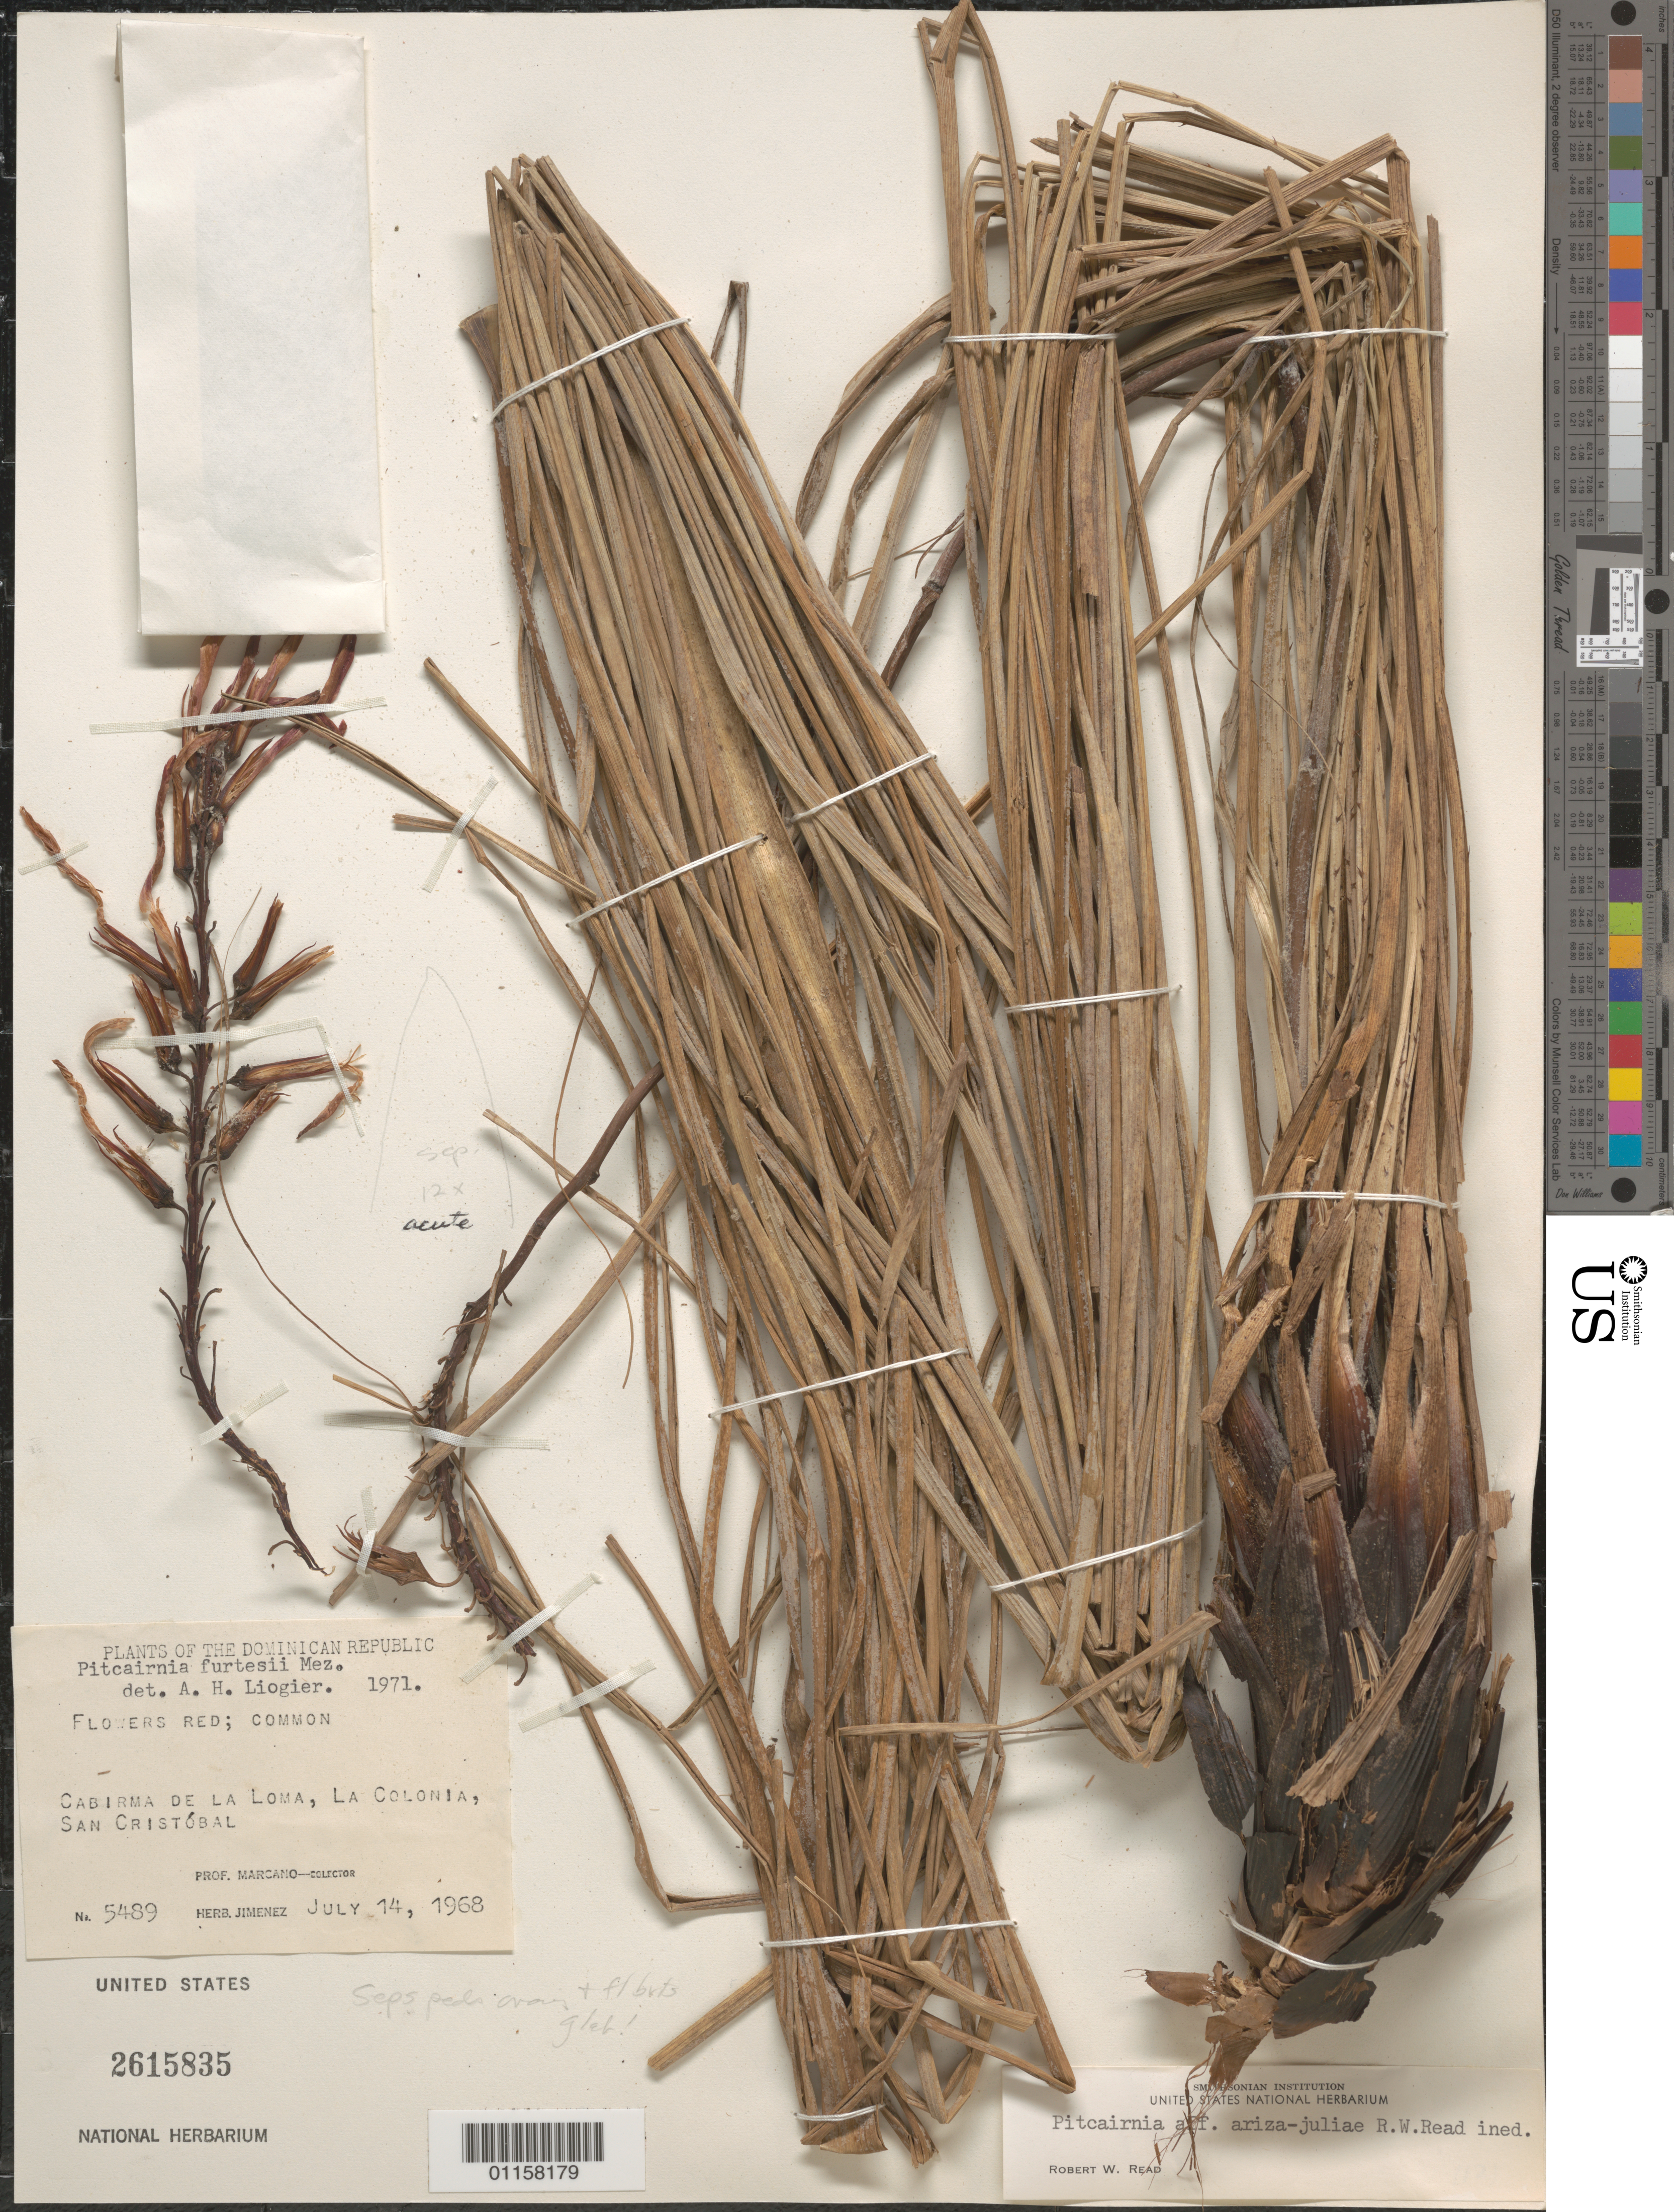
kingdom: Plantae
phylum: Tracheophyta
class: Liliopsida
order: Poales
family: Bromeliaceae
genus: Pitcairnia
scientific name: Pitcairnia sp.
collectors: E. J. Marcano F.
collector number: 5489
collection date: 1968-07-14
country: Dominican Republic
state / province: San Cristóbal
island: Hispaniola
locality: Cabirma de la Loma, La Colonia.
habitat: Common.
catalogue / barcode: US 2615835